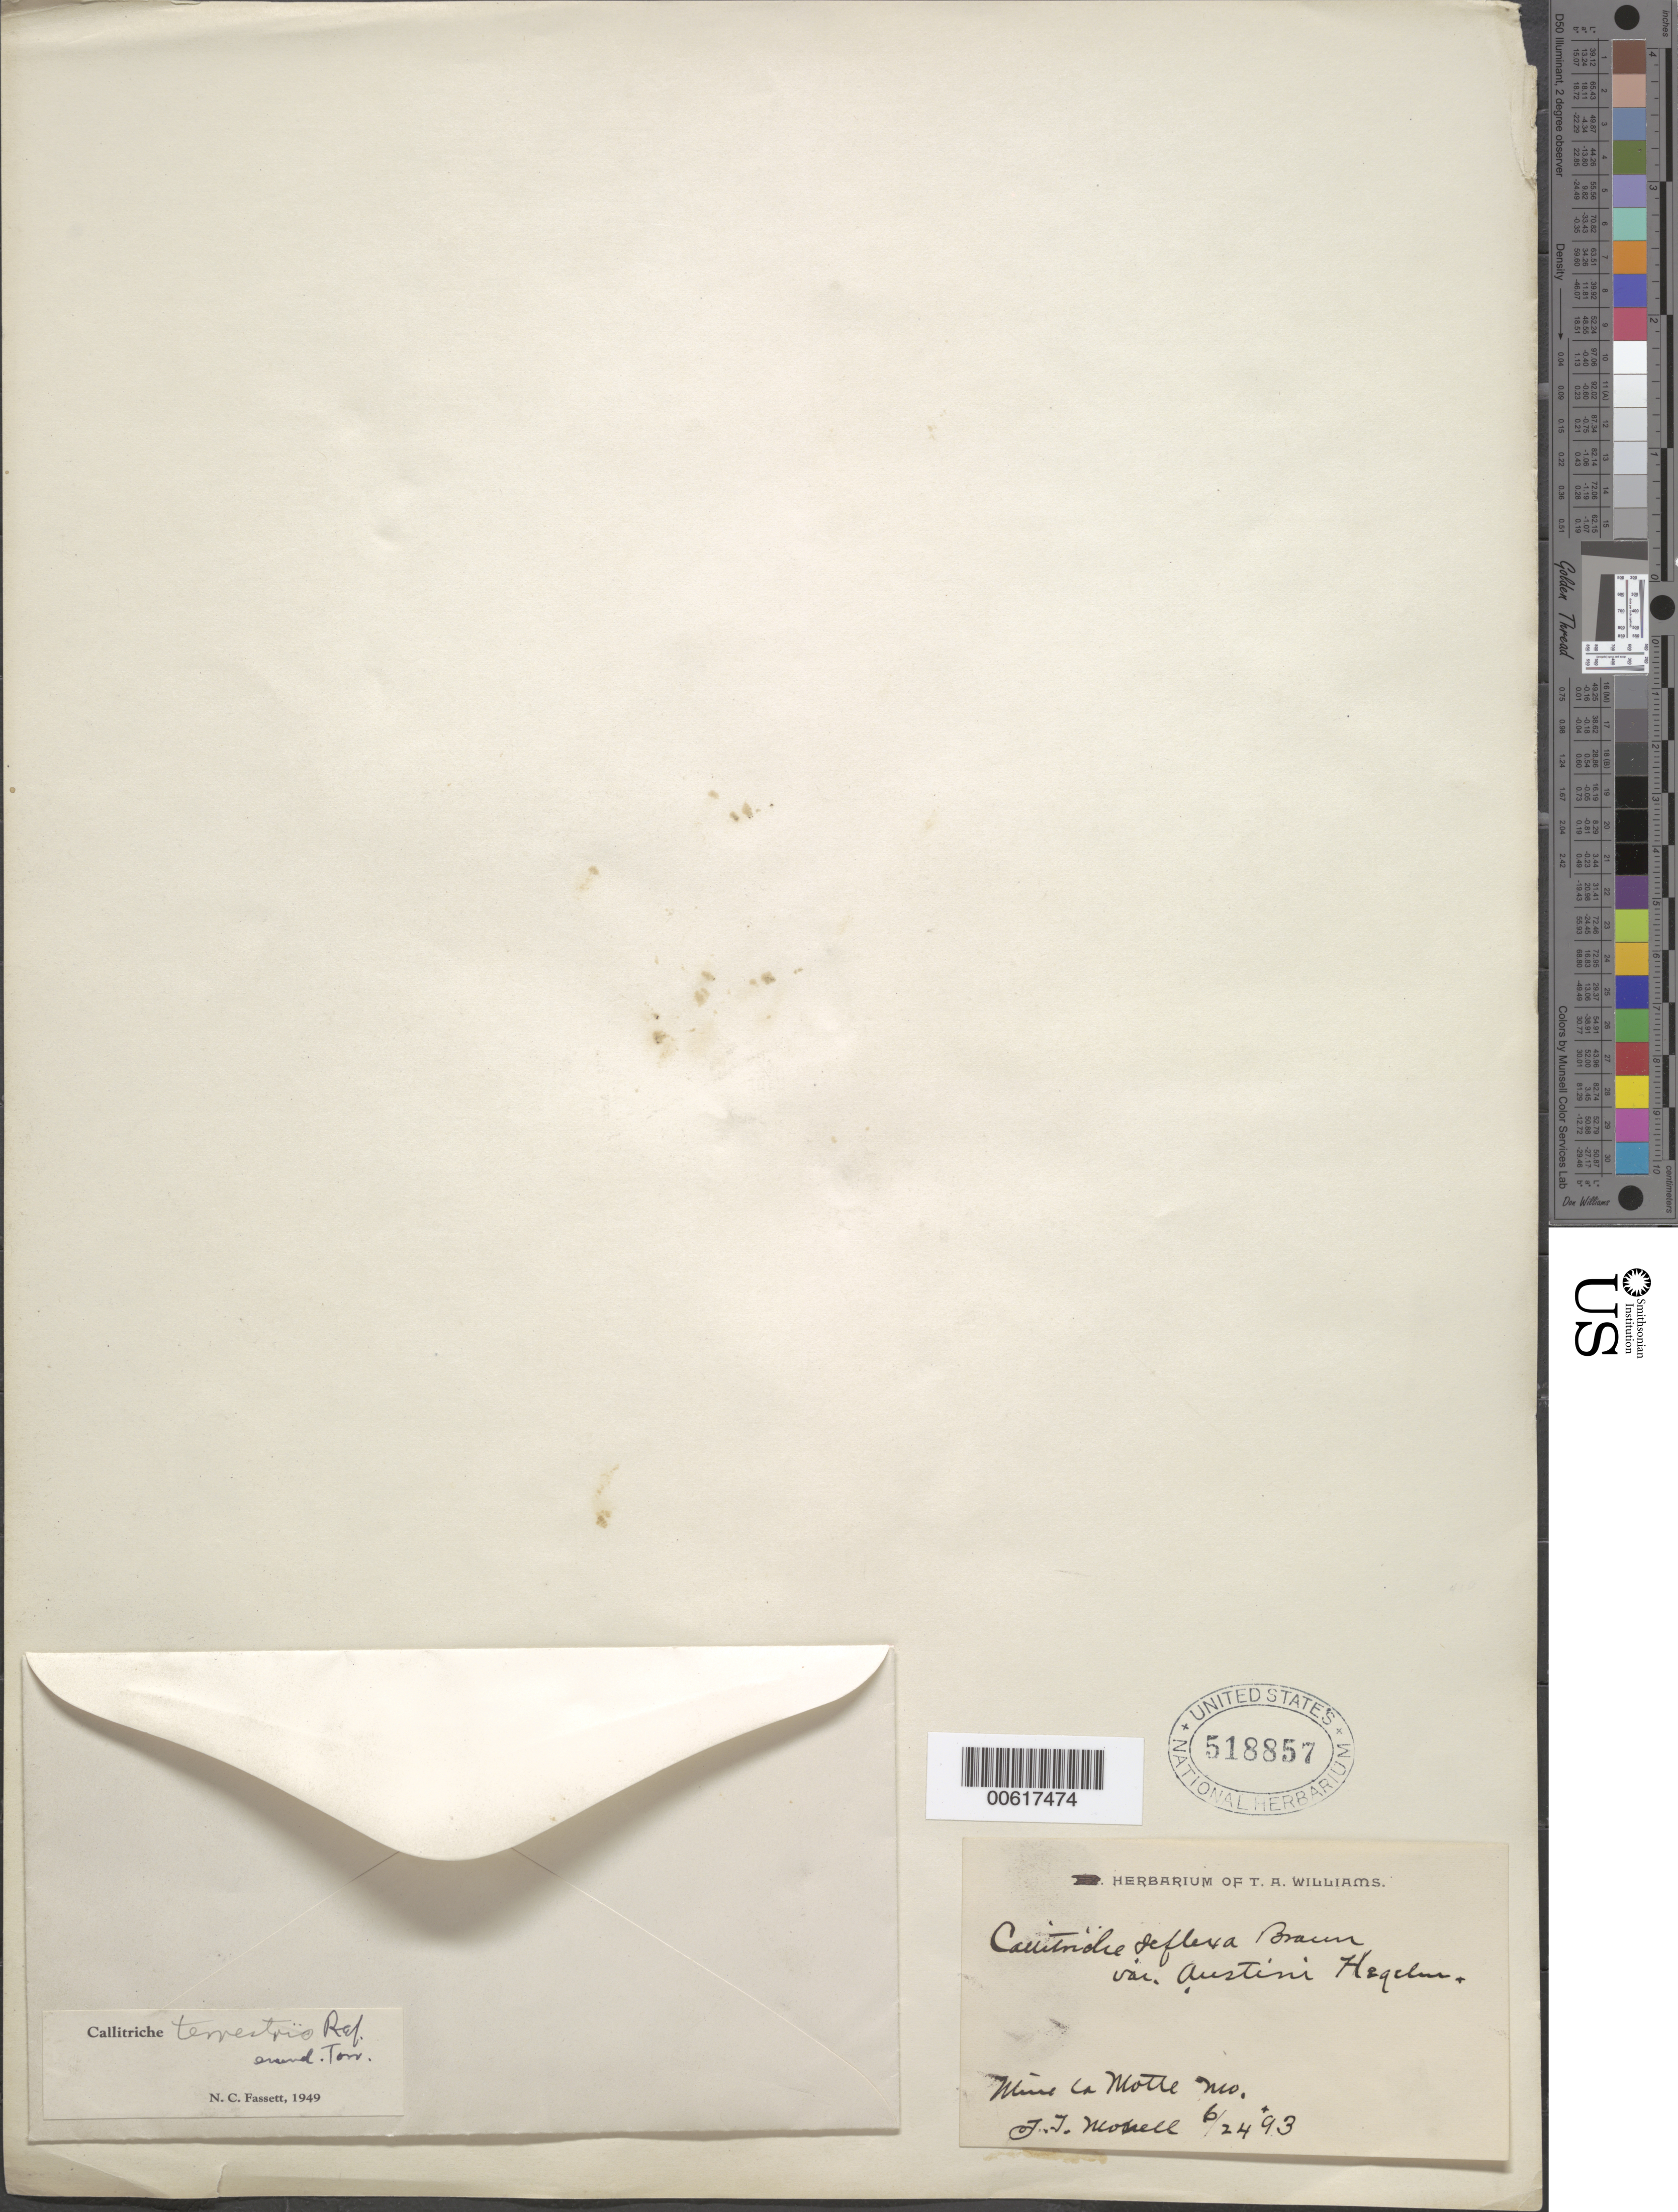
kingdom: Plantae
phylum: Tracheophyta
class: Magnoliopsida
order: Lamiales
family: Plantaginaceae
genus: Callitriche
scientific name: Callitriche terrestris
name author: Raf.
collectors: J. Maxwell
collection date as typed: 24 Jun 1893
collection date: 1893-06-24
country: United States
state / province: Missouri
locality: Mine la Motte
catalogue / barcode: US 518857